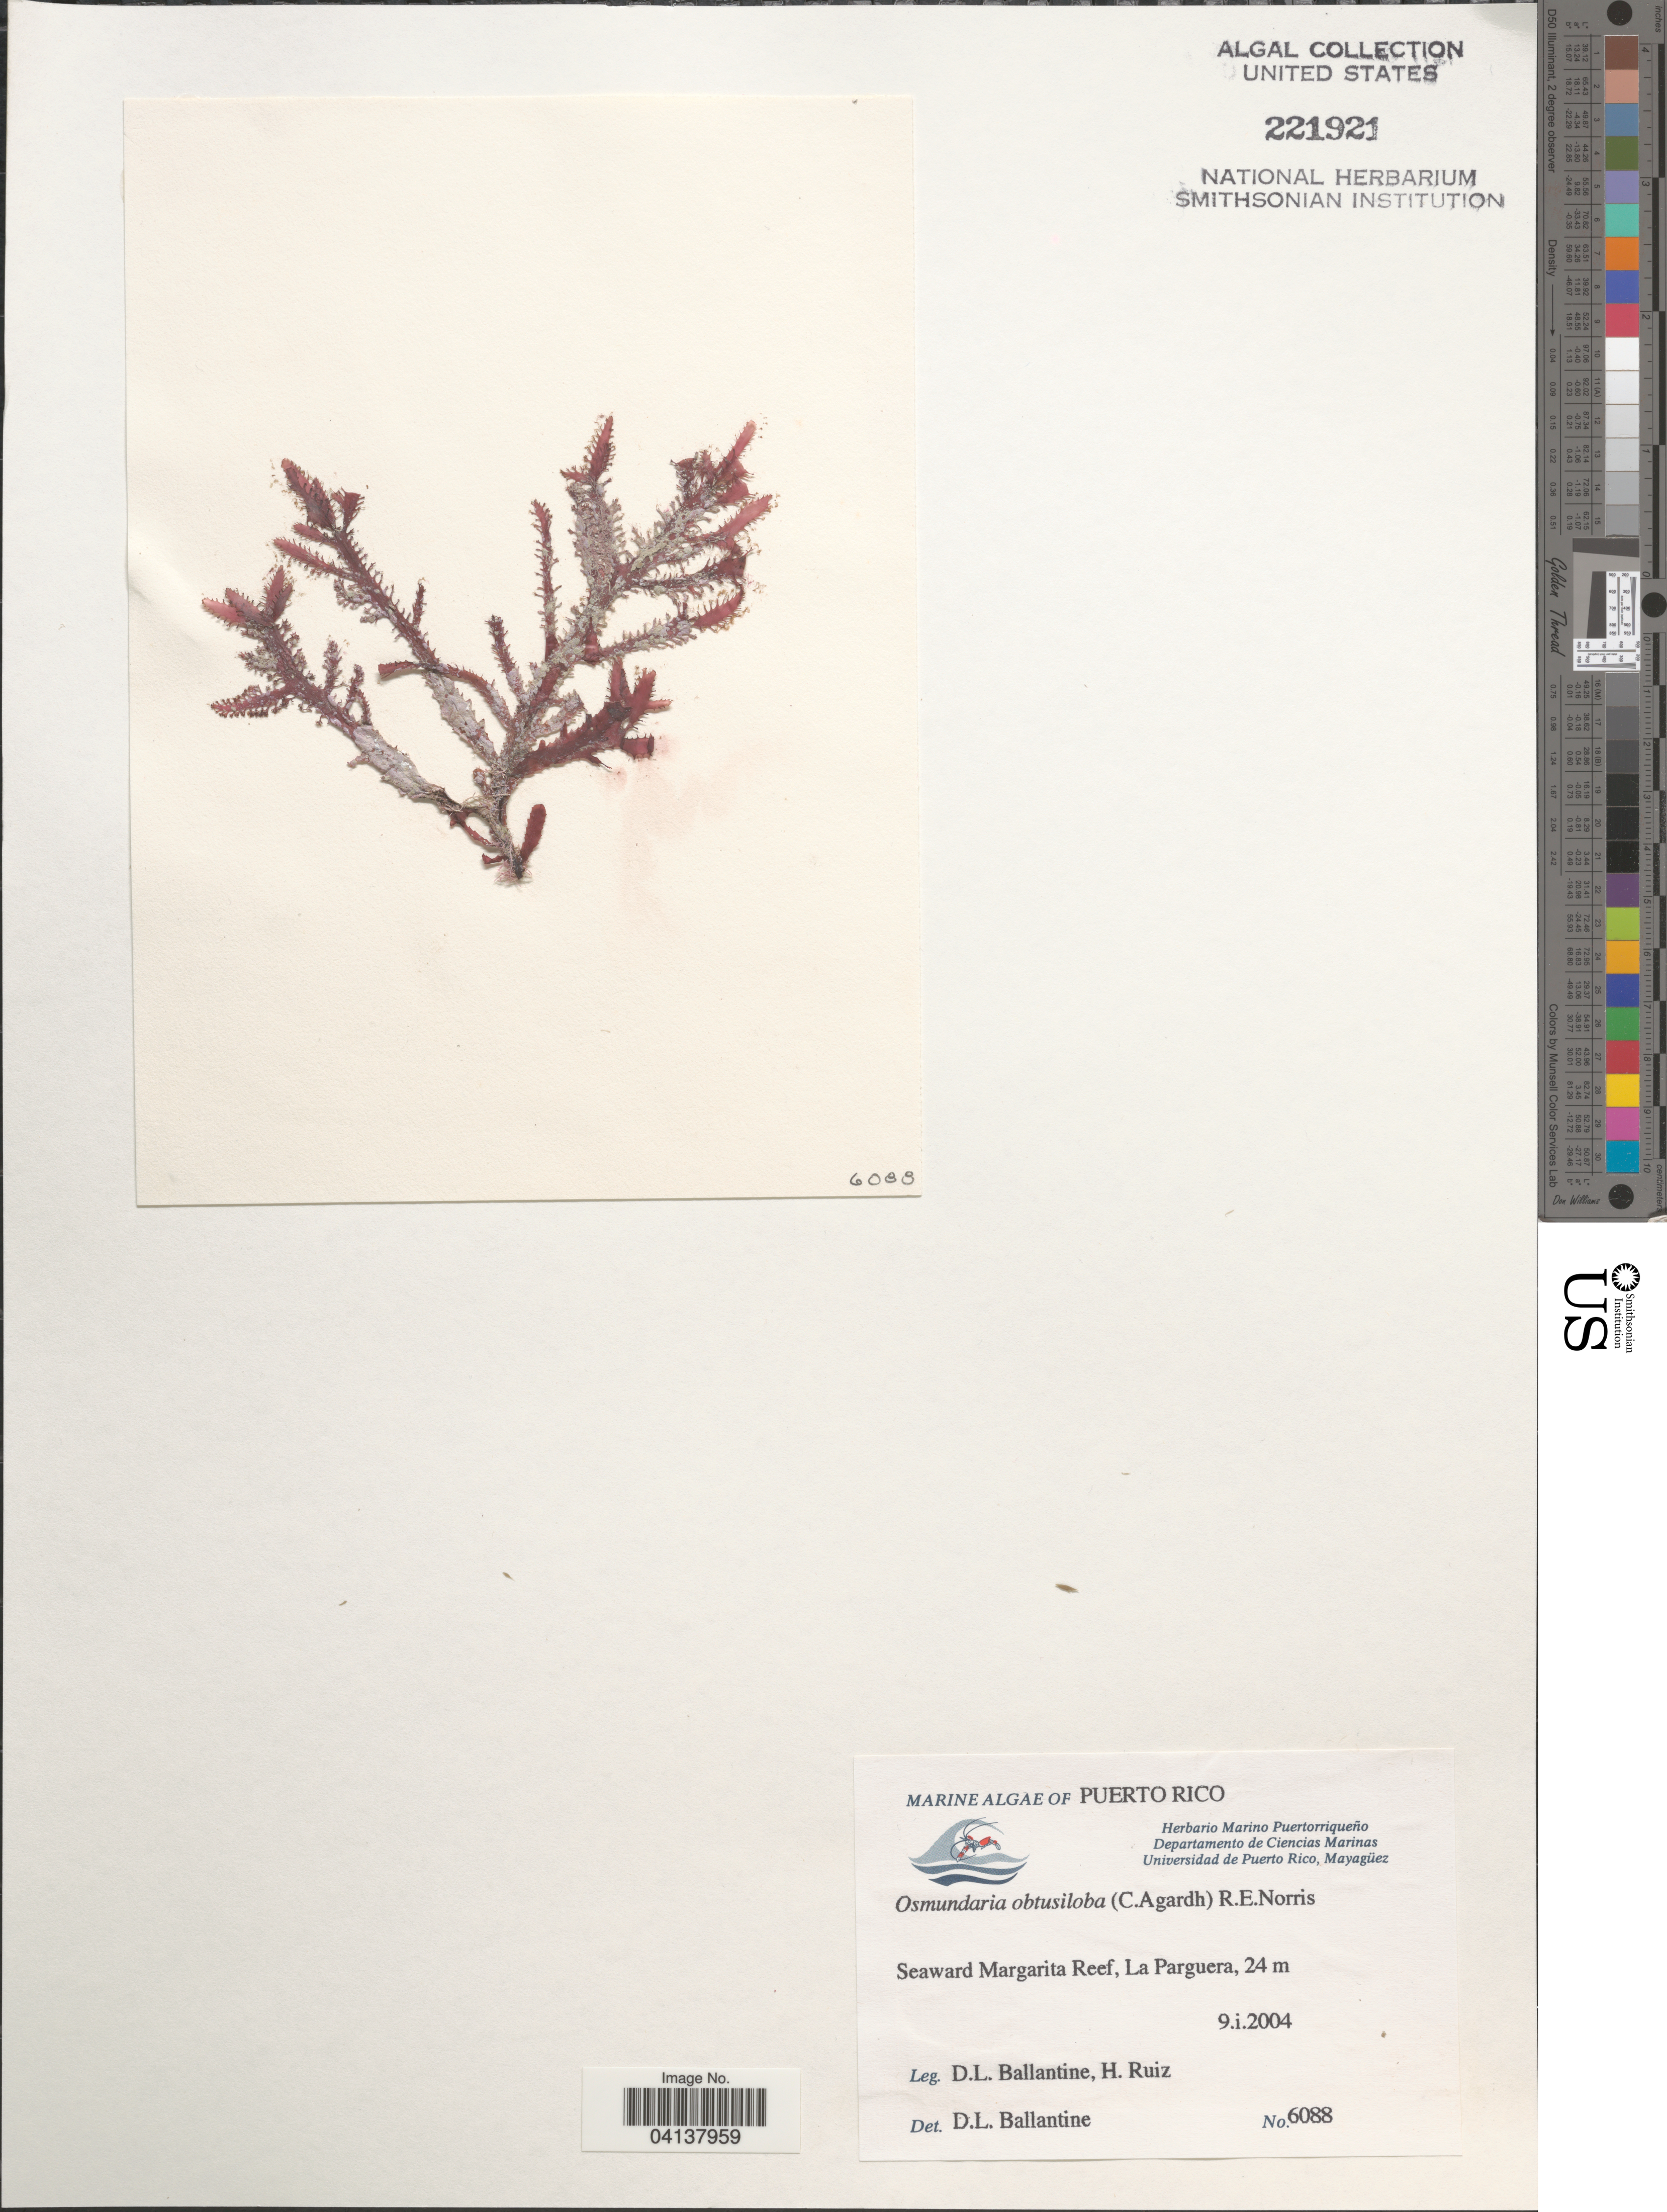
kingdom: Plantae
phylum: Rhodophyta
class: Florideophyceae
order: Ceramiales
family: Rhodomelaceae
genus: Osmundaria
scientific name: Osmundaria obtusiloba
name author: (C. Agardh) R.E. Norris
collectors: D.L. Ballantine & H. Ruiz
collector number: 6088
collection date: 2004-01-09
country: Puerto Rico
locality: Seaward Margarita Reef, La Parguera.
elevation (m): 24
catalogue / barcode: US 221921